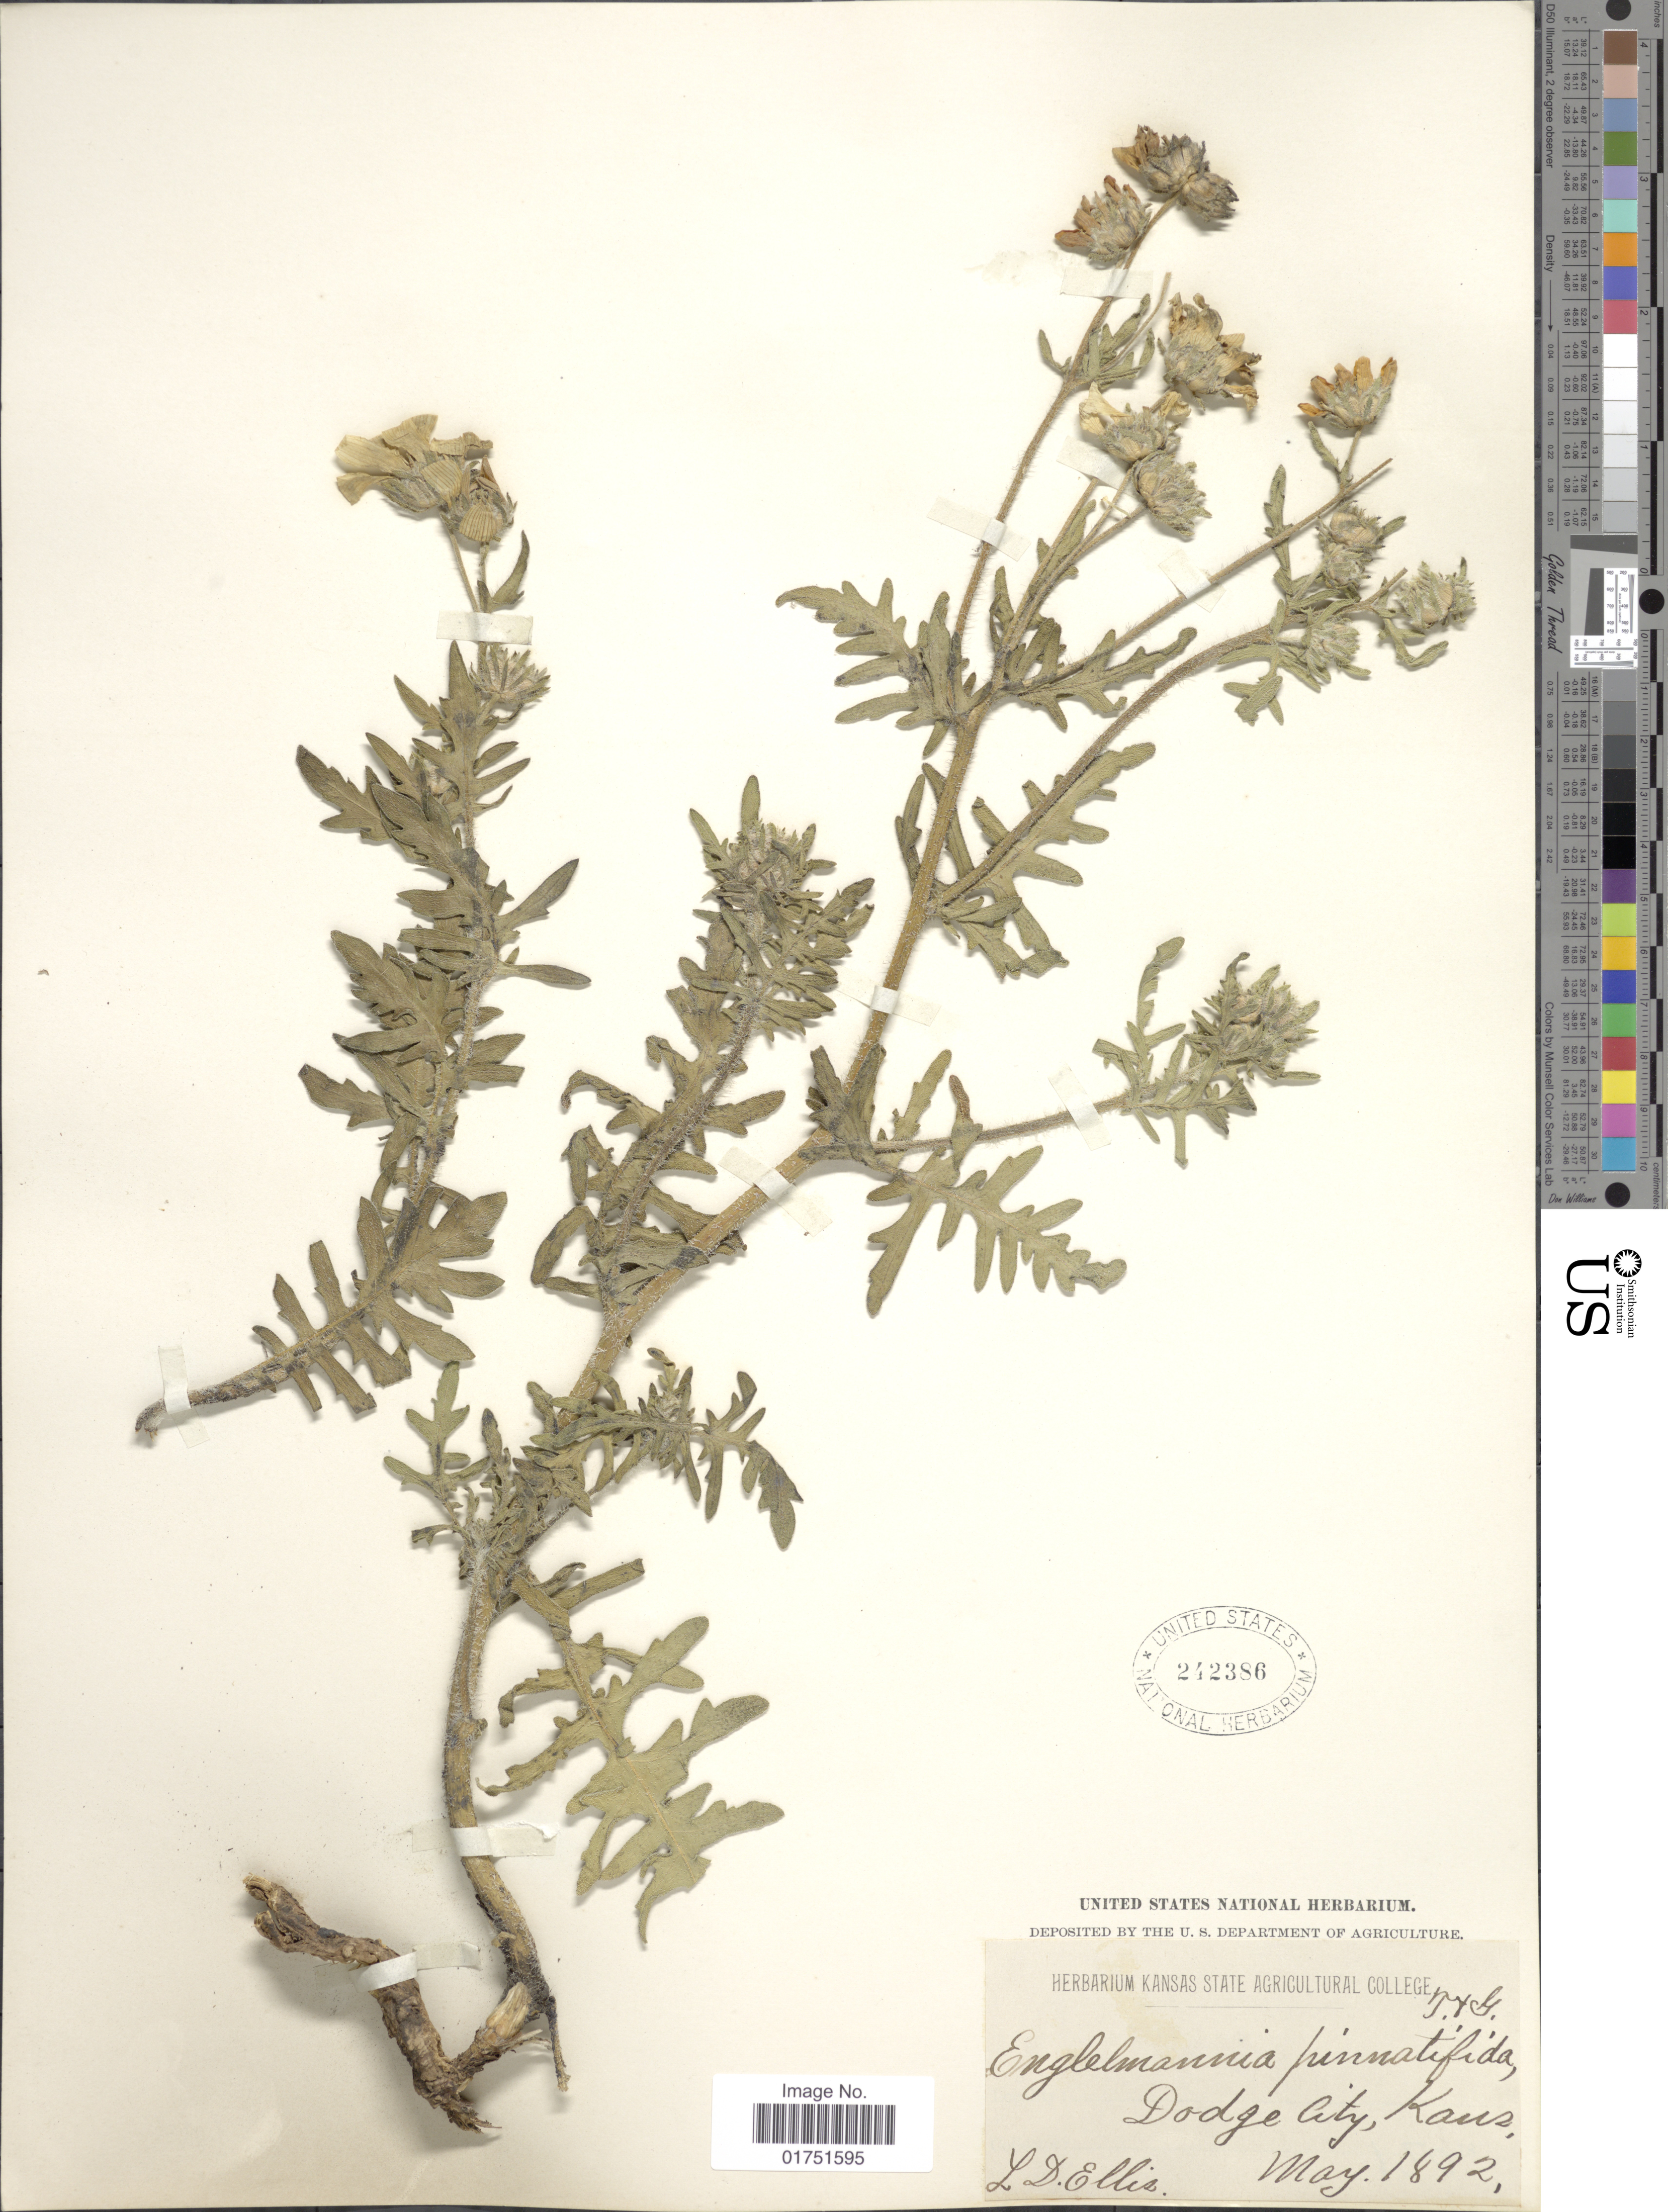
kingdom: Plantae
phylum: Tracheophyta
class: Magnoliopsida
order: Asterales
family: Asteraceae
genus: Engelmannia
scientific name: Engelmannia pinnatifida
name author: Torr. & A. Gray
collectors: L. Ellis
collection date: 1892-05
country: United States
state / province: Kansas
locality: Dodge City, Kans.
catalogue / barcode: US 242386